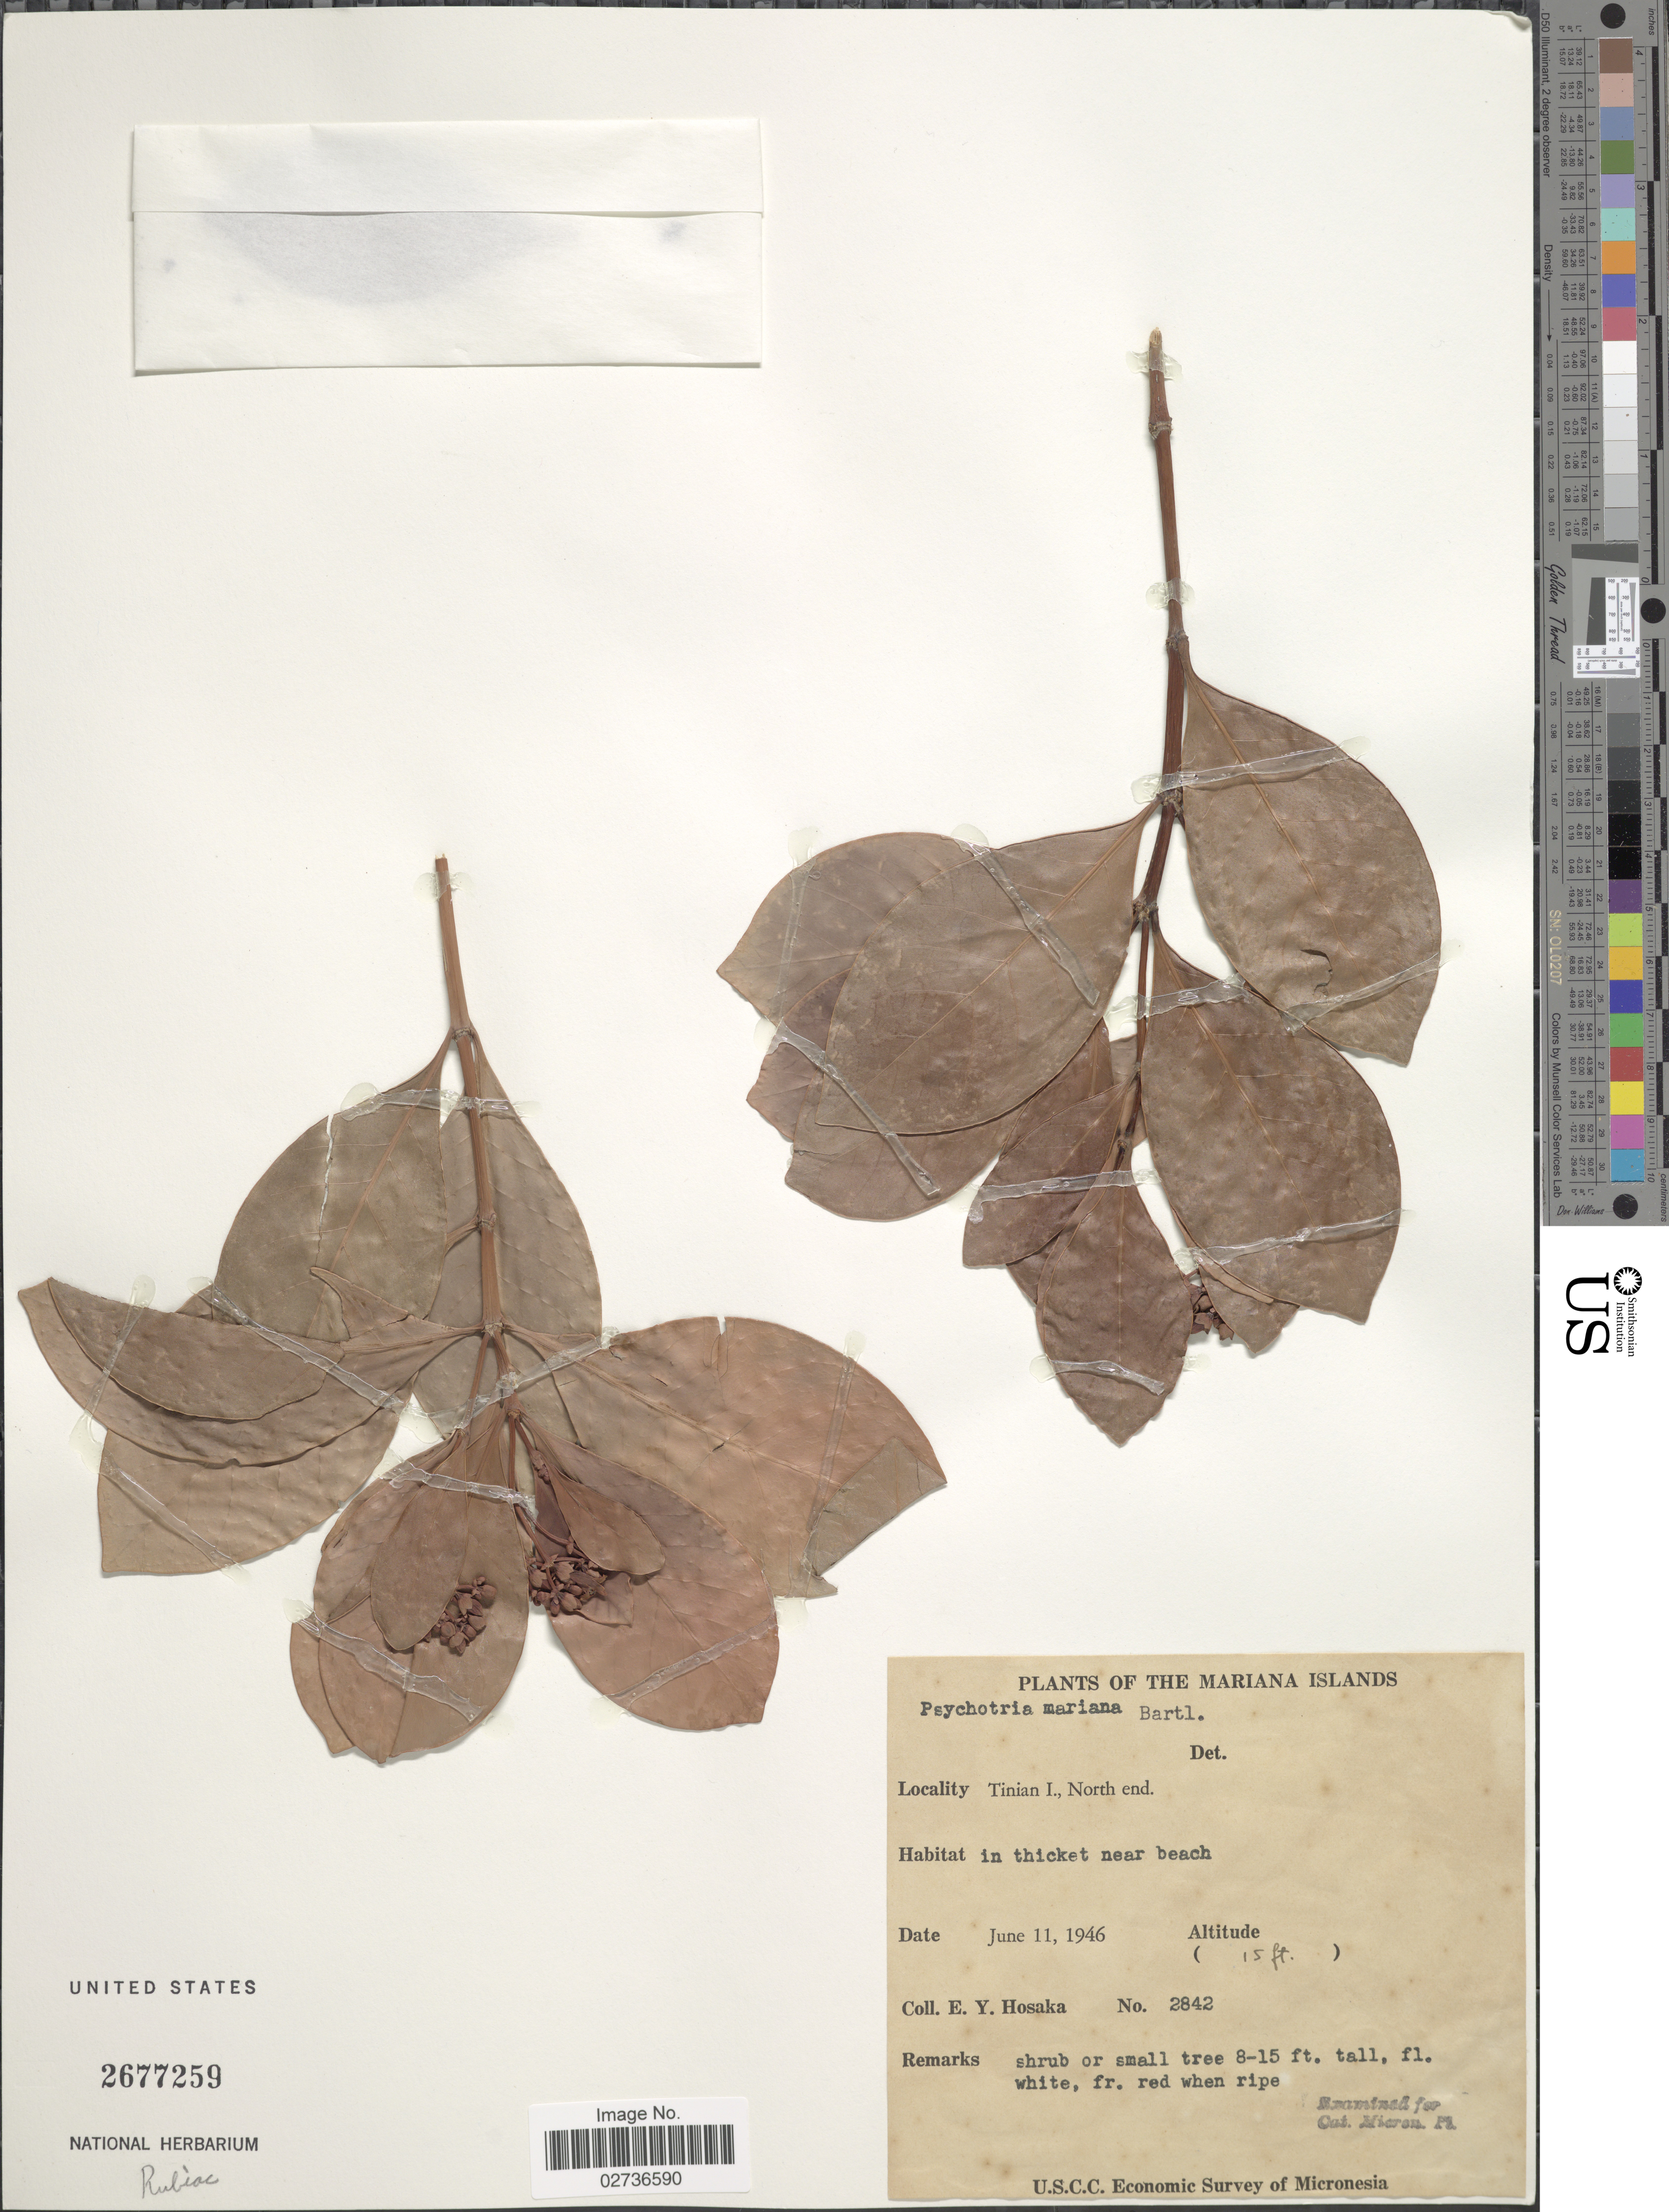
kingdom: Plantae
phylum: Tracheophyta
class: Magnoliopsida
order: Gentianales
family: Rubiaceae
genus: Psychotria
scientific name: Psychotria mariana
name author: Bartl. ex DC.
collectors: E. Y. Hosaka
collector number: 2842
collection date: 1946-01-11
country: Northern Mariana Islands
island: Tinian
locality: Tinian I., North end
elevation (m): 5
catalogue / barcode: US 2677259